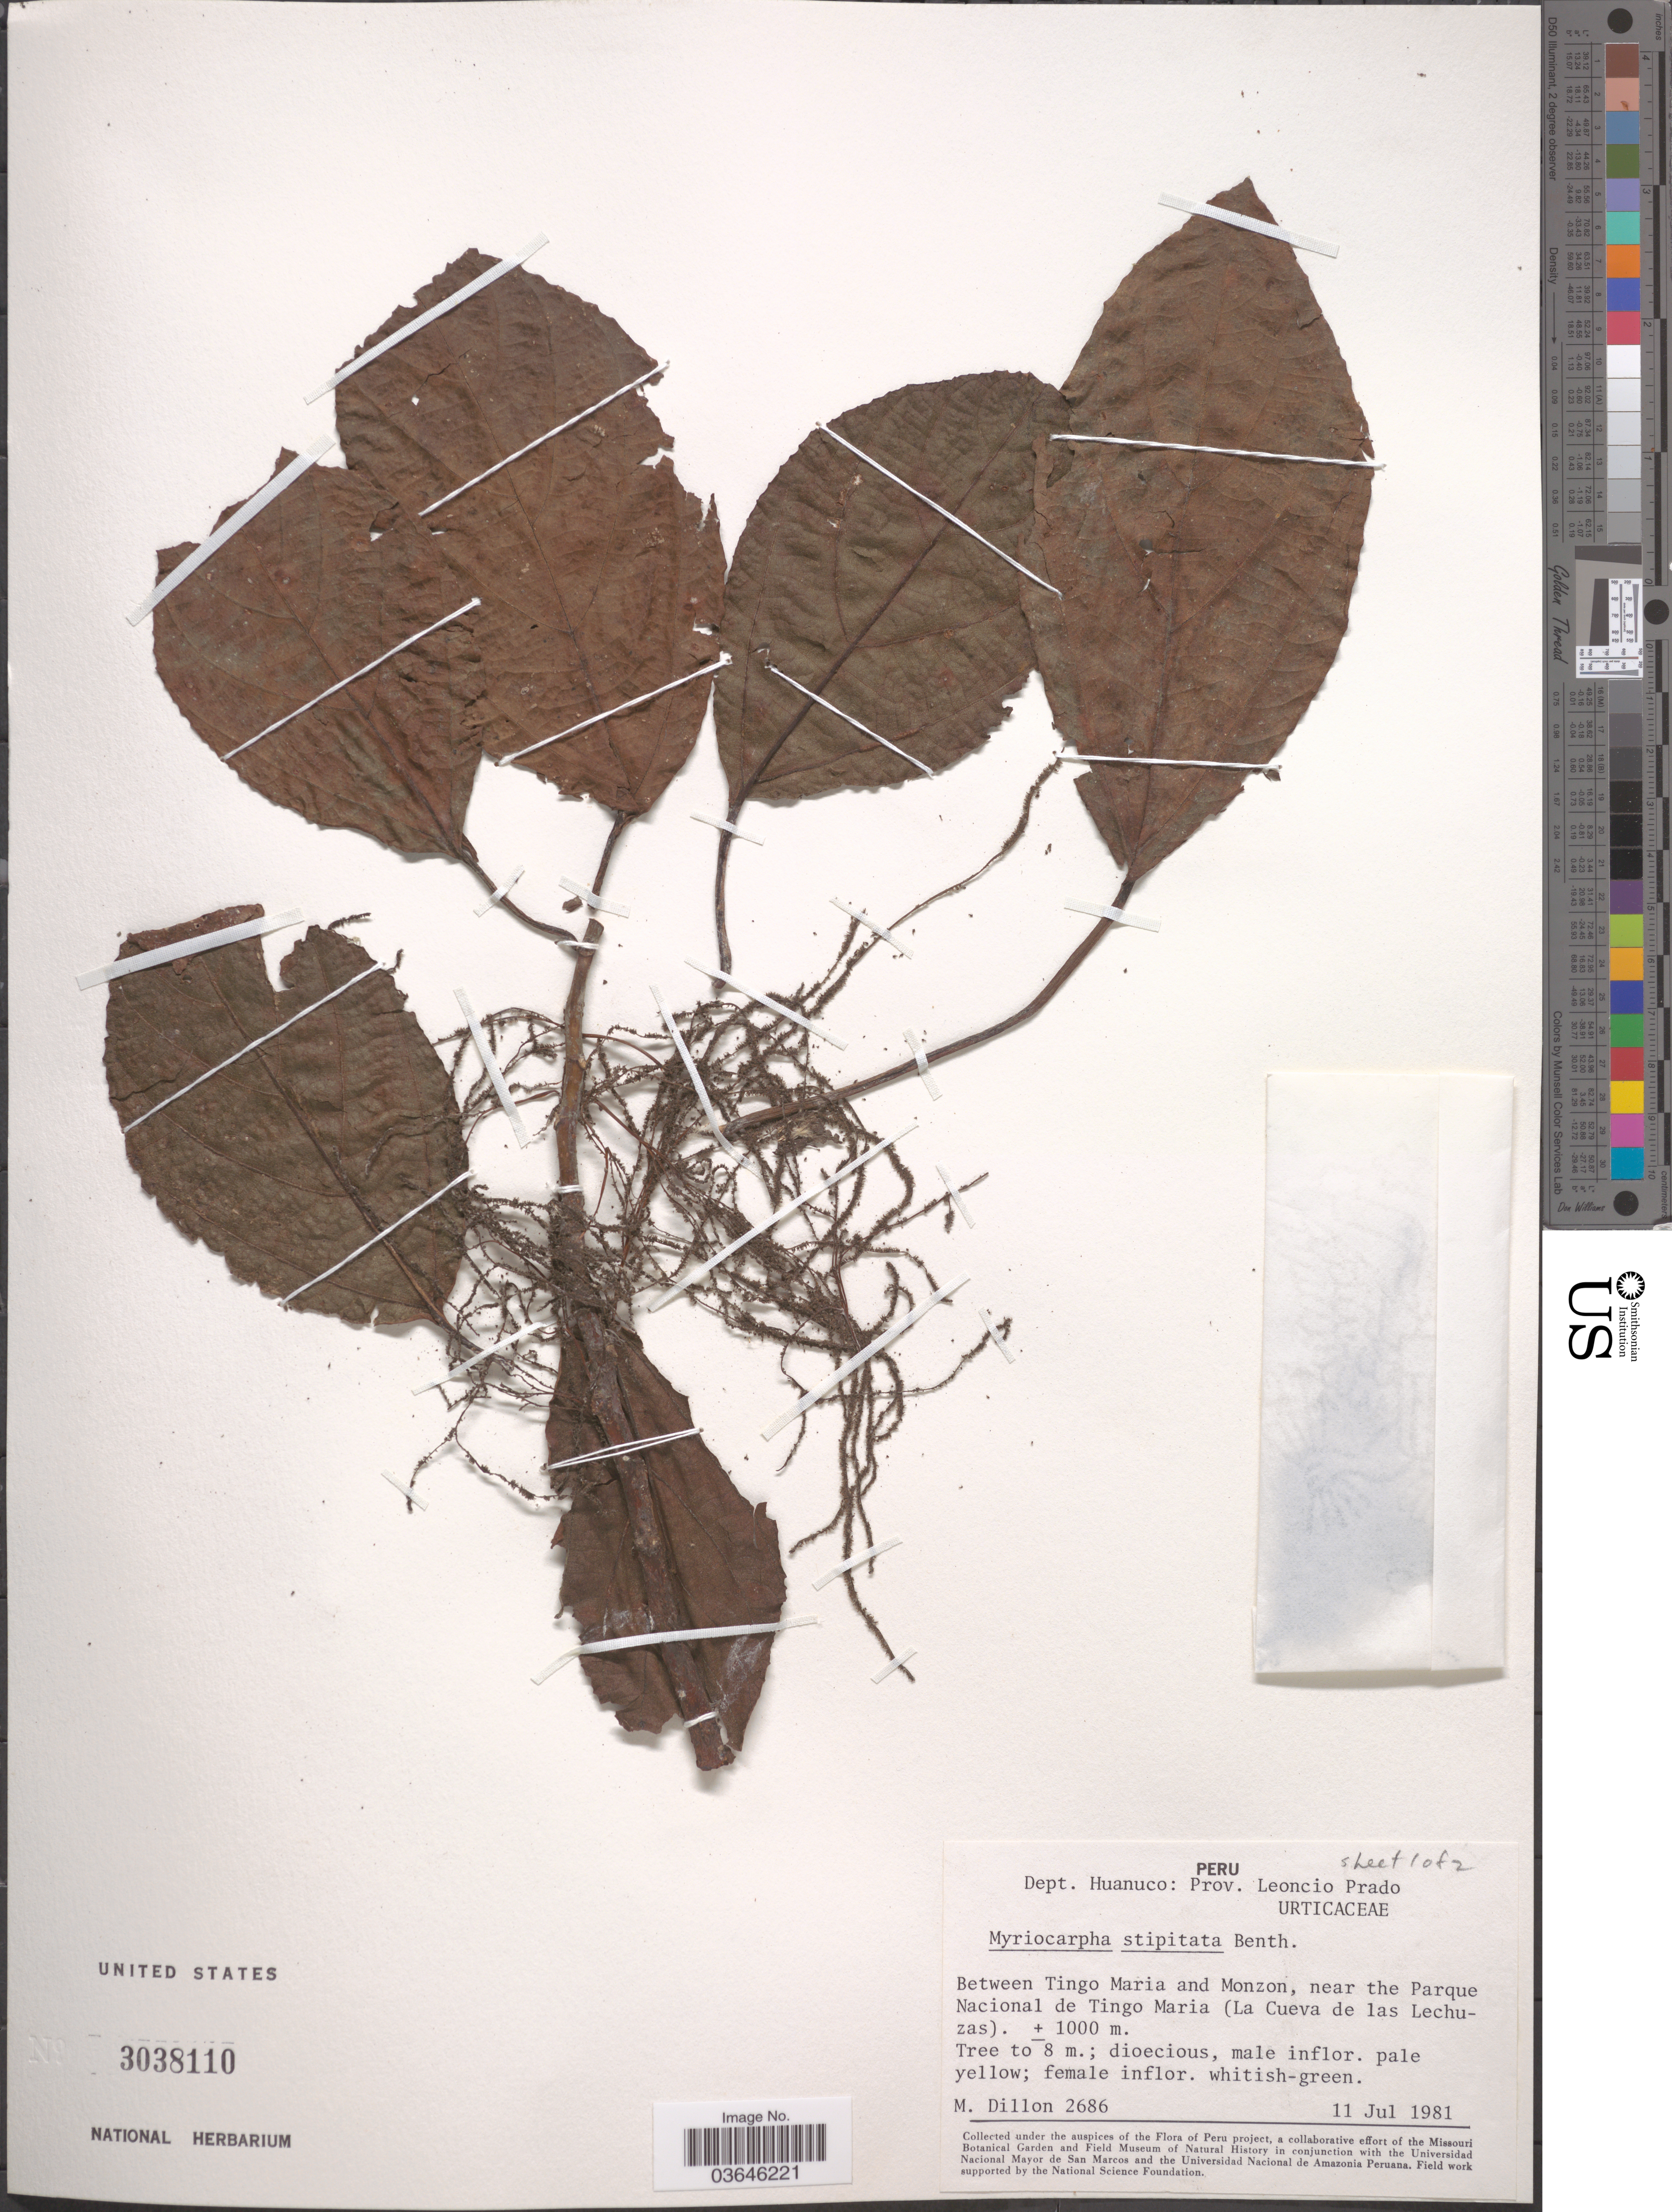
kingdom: Plantae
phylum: Tracheophyta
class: Magnoliopsida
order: Rosales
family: Urticaceae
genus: Myriocarpa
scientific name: Myriocarpa stipitata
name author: Benth.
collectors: M. O. Dillon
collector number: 2686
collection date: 1981-07-11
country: Peru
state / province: Huánuco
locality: Dept. Huanuco: Prov. Leoncio Prado. Between Tingo Maria and Monzon, near the Parque Nacional de Tingo maria (La Cueva de las Lechuzas).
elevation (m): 1000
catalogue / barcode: US 3038110